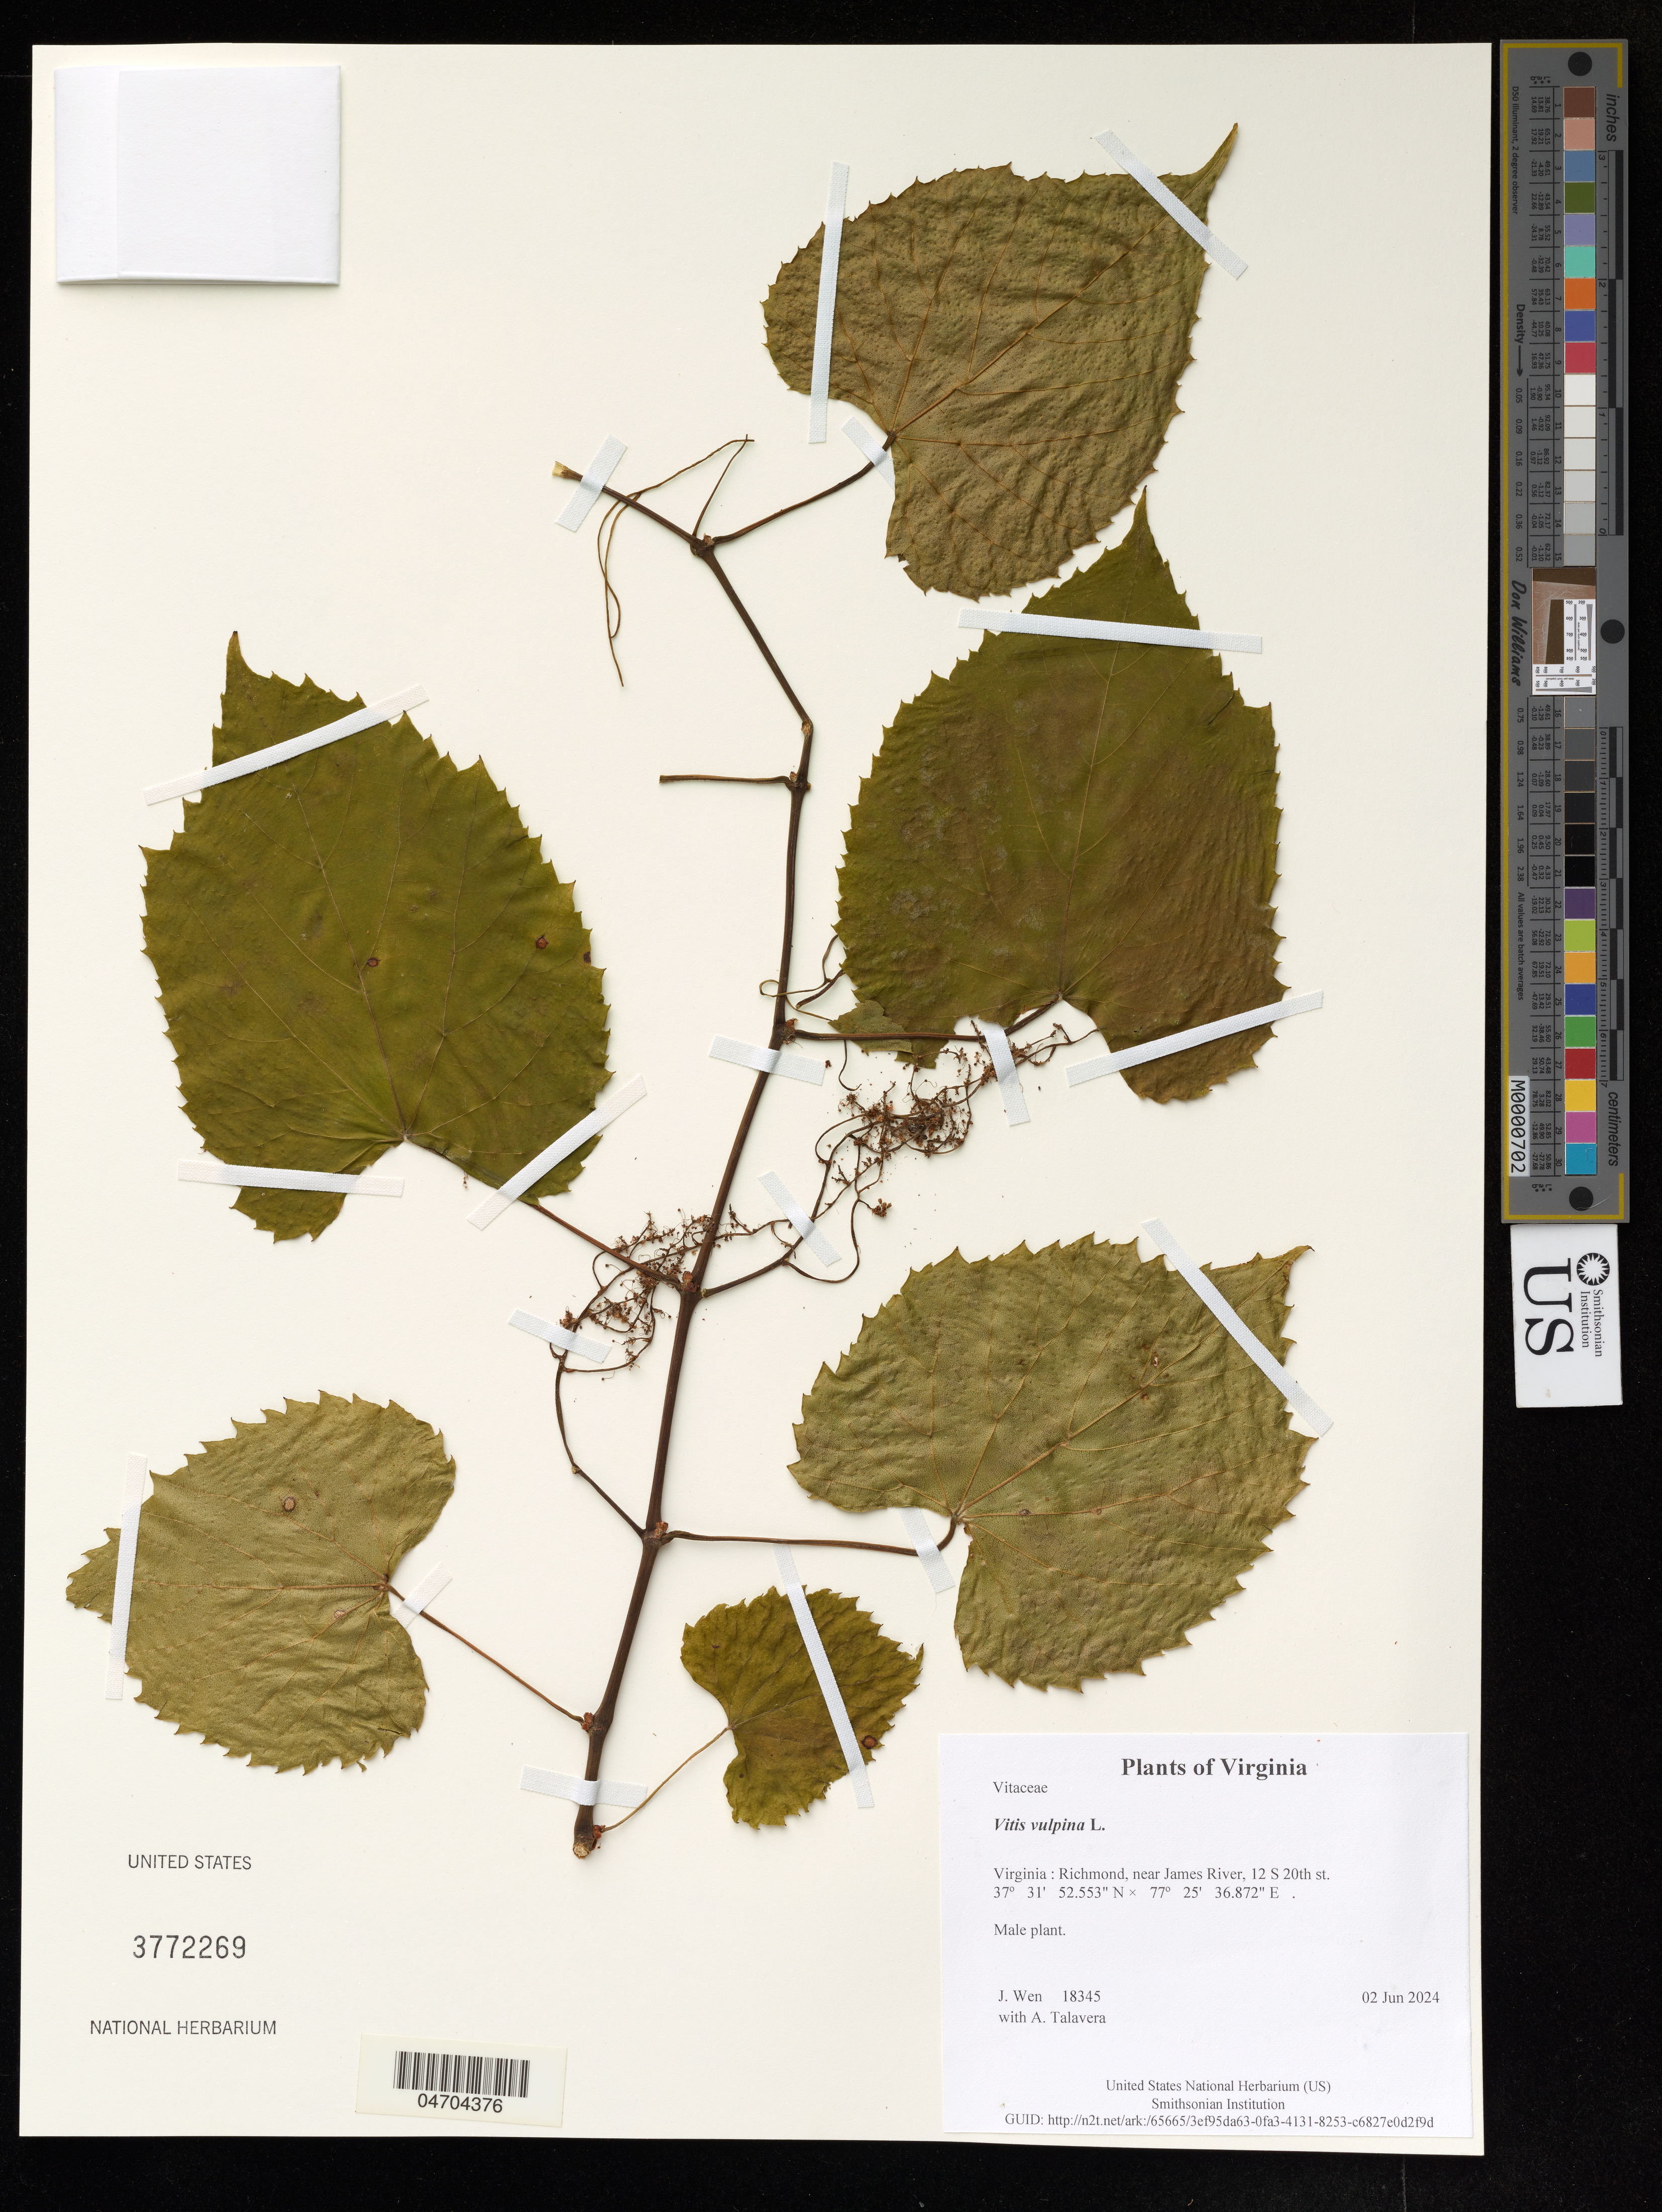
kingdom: Plantae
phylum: Tracheophyta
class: Magnoliopsida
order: Vitales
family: Vitaceae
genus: Vitis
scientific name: Vitis vulpina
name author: L.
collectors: J. Wen & A. Talavera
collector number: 18345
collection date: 2024-06-02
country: United States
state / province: Virginia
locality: Richmond, near James River, 12 S 20th st.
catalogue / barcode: US 3772269